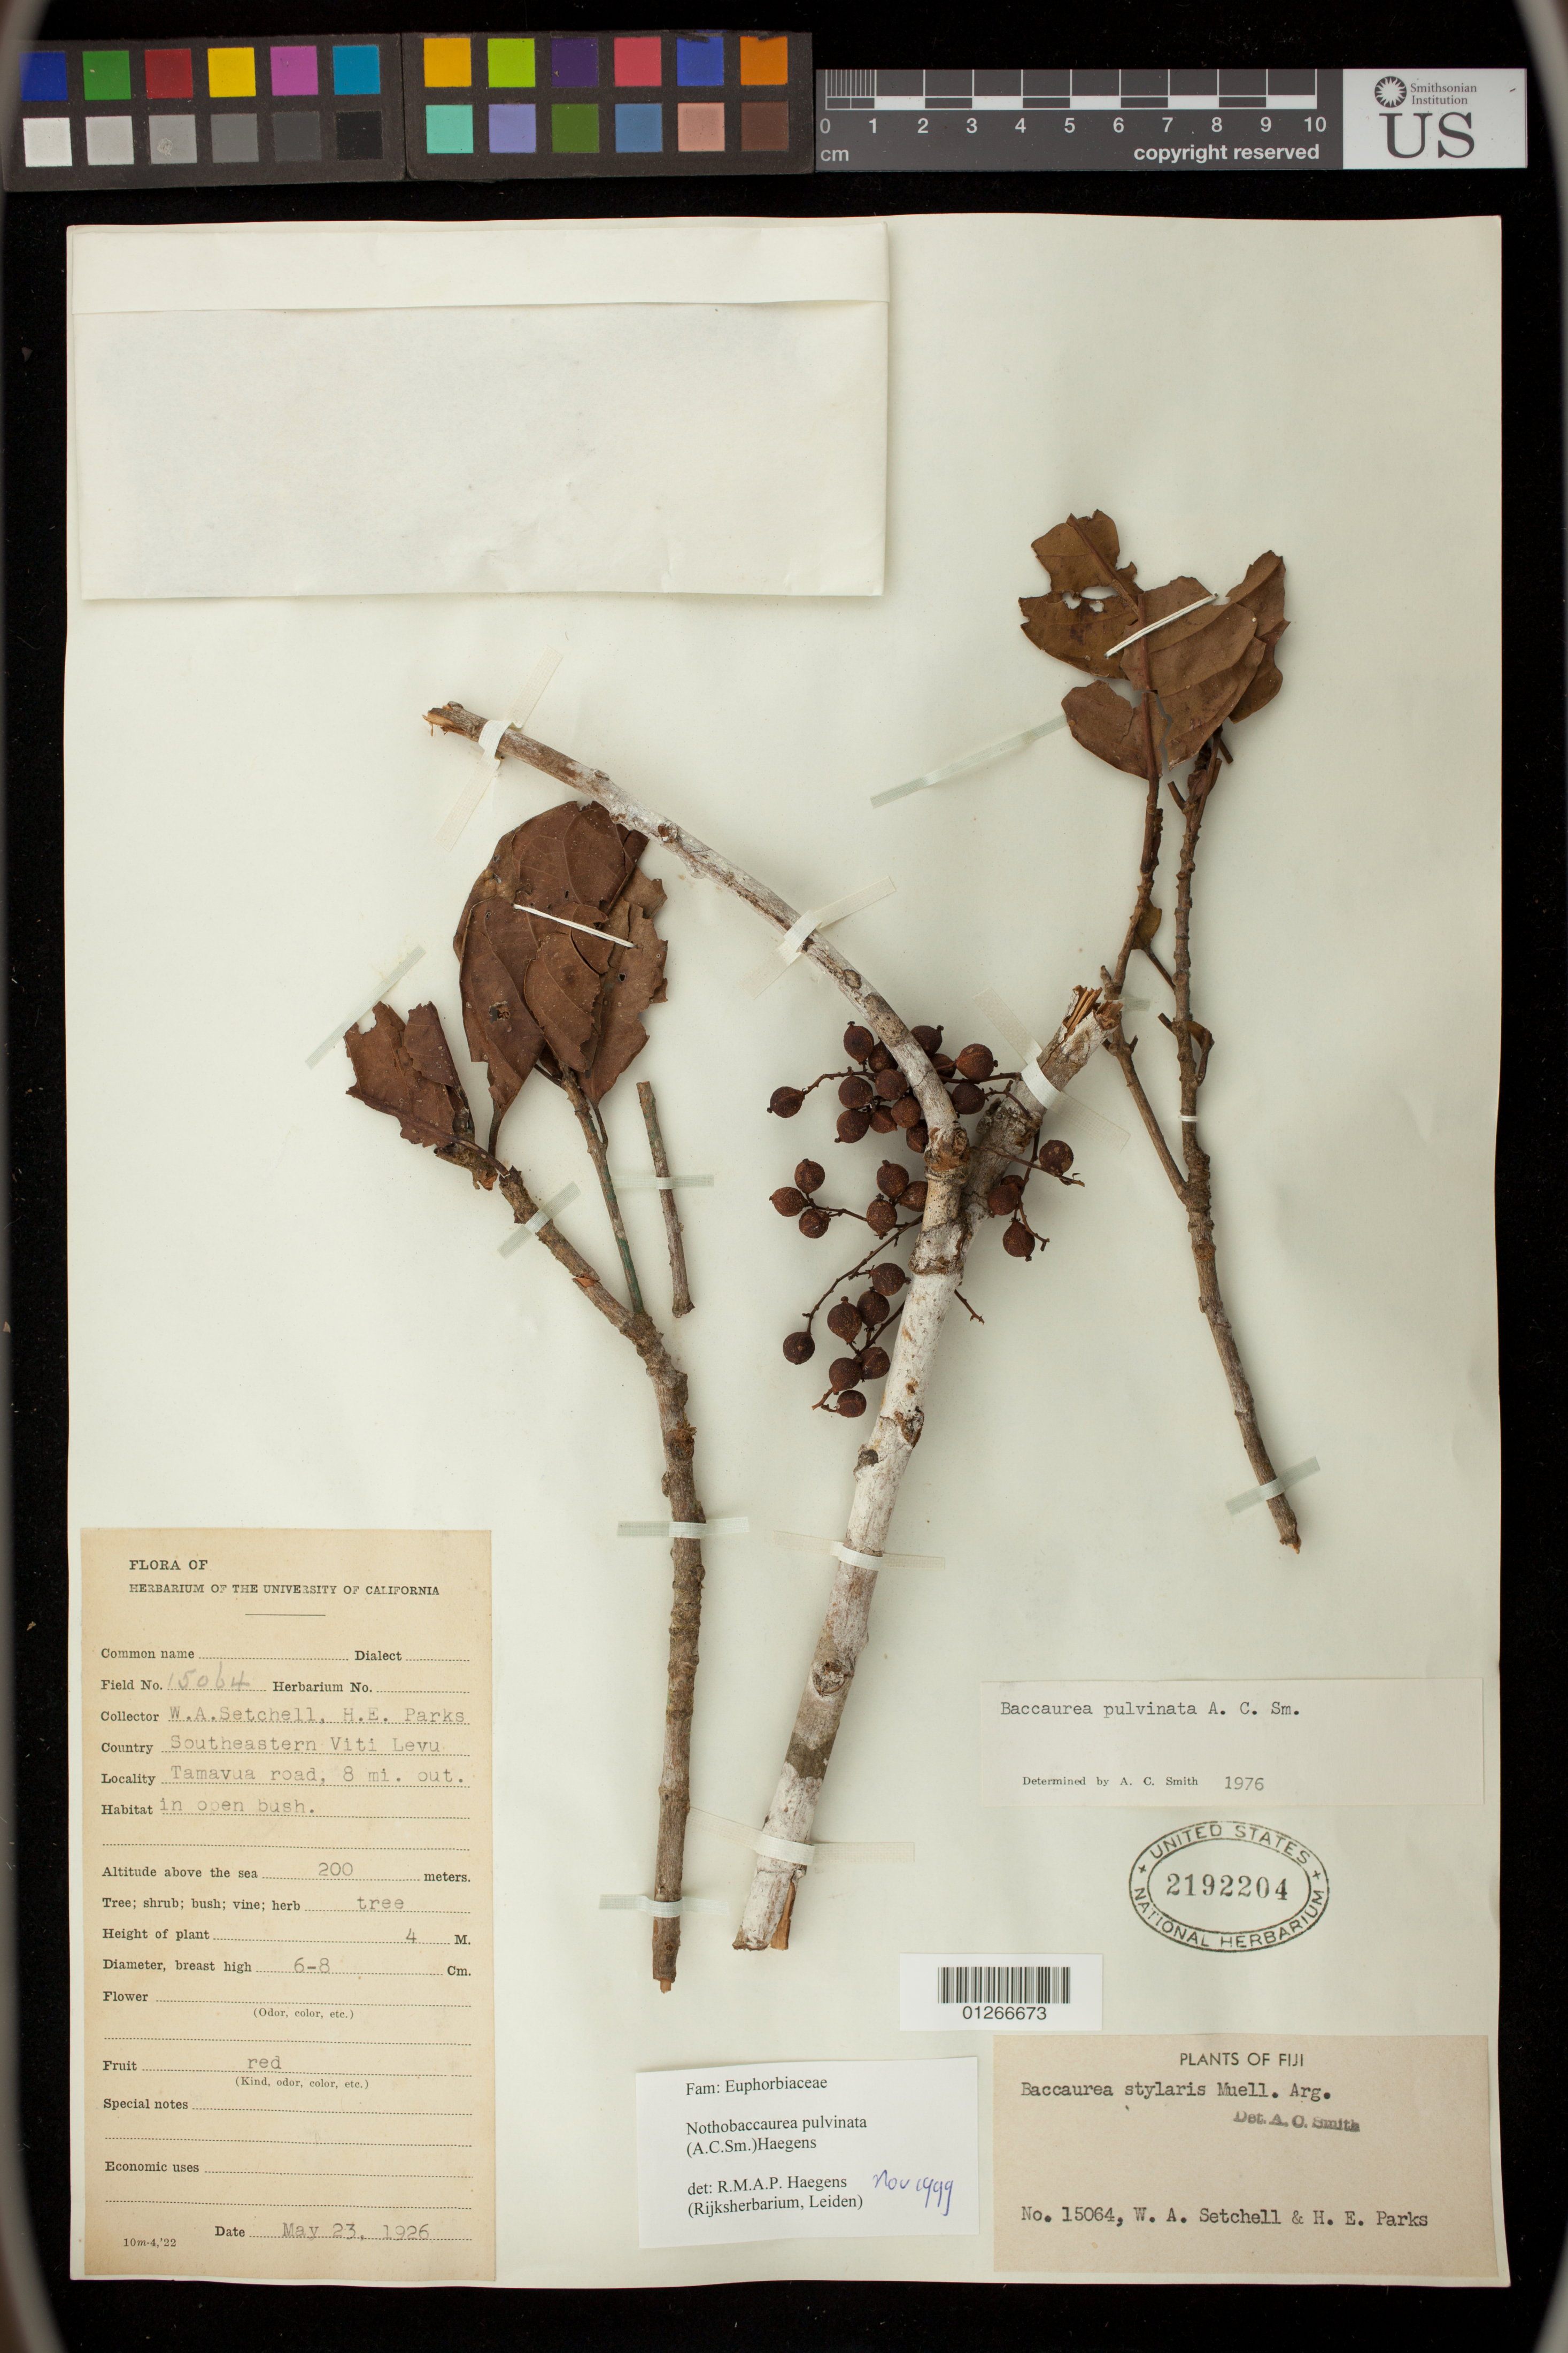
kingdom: Plantae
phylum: Tracheophyta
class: Magnoliopsida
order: Malpighiales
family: Phyllanthaceae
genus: Nothobaccaurea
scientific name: Nothobaccaurea pulvinata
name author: (A.C. Sm.) Haegens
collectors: W. Setchell & H. E. Parks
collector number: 15064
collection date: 1926-05-23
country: Fiji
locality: Southeastern Viti Levu. Tamavua road, 8 mi. out.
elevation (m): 200